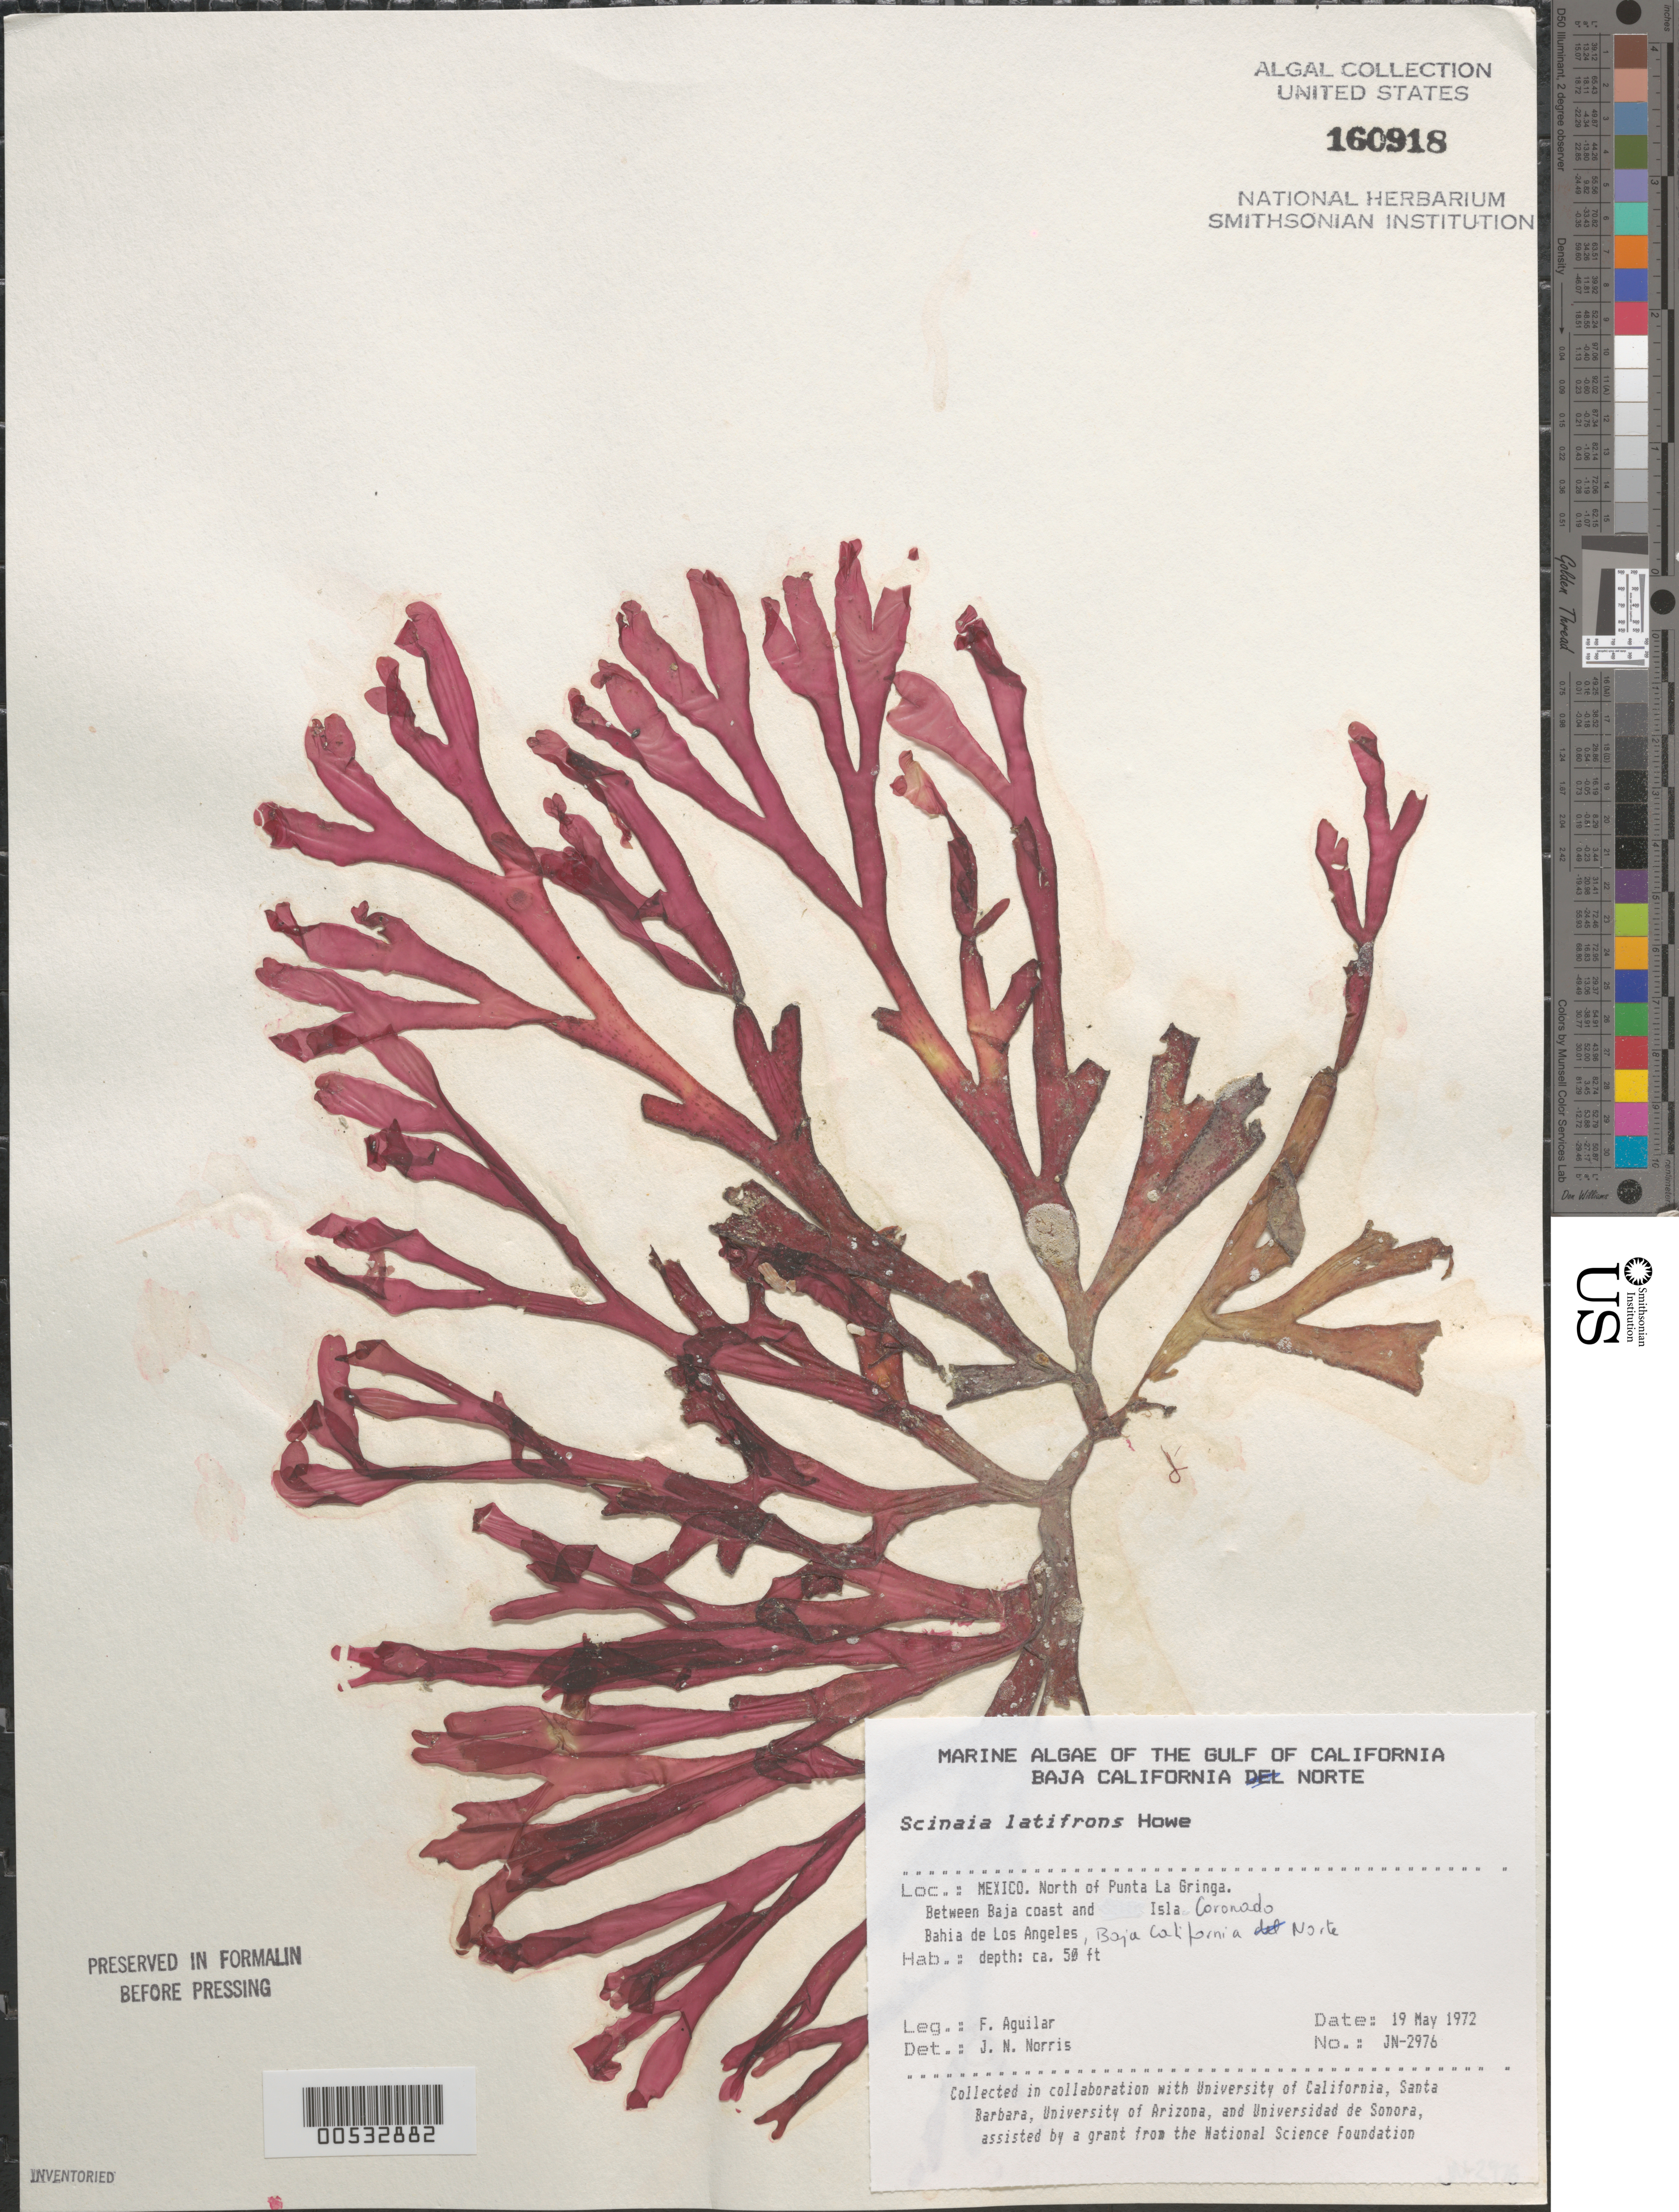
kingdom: Plantae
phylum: Rhodophyta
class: Florideophyceae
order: Nemaliales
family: Scinaiaceae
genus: Scinaia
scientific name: Scinaia latifrons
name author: M. Howe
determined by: Norris, James N.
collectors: F. Aguilar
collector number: JN-2976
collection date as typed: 19 May 1972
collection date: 1972-05-19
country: Mexico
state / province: Baja California Norte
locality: Bahia de los Angeles, north of Punta La Gringa, between Baja and Isla Coronado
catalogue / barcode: US 160918